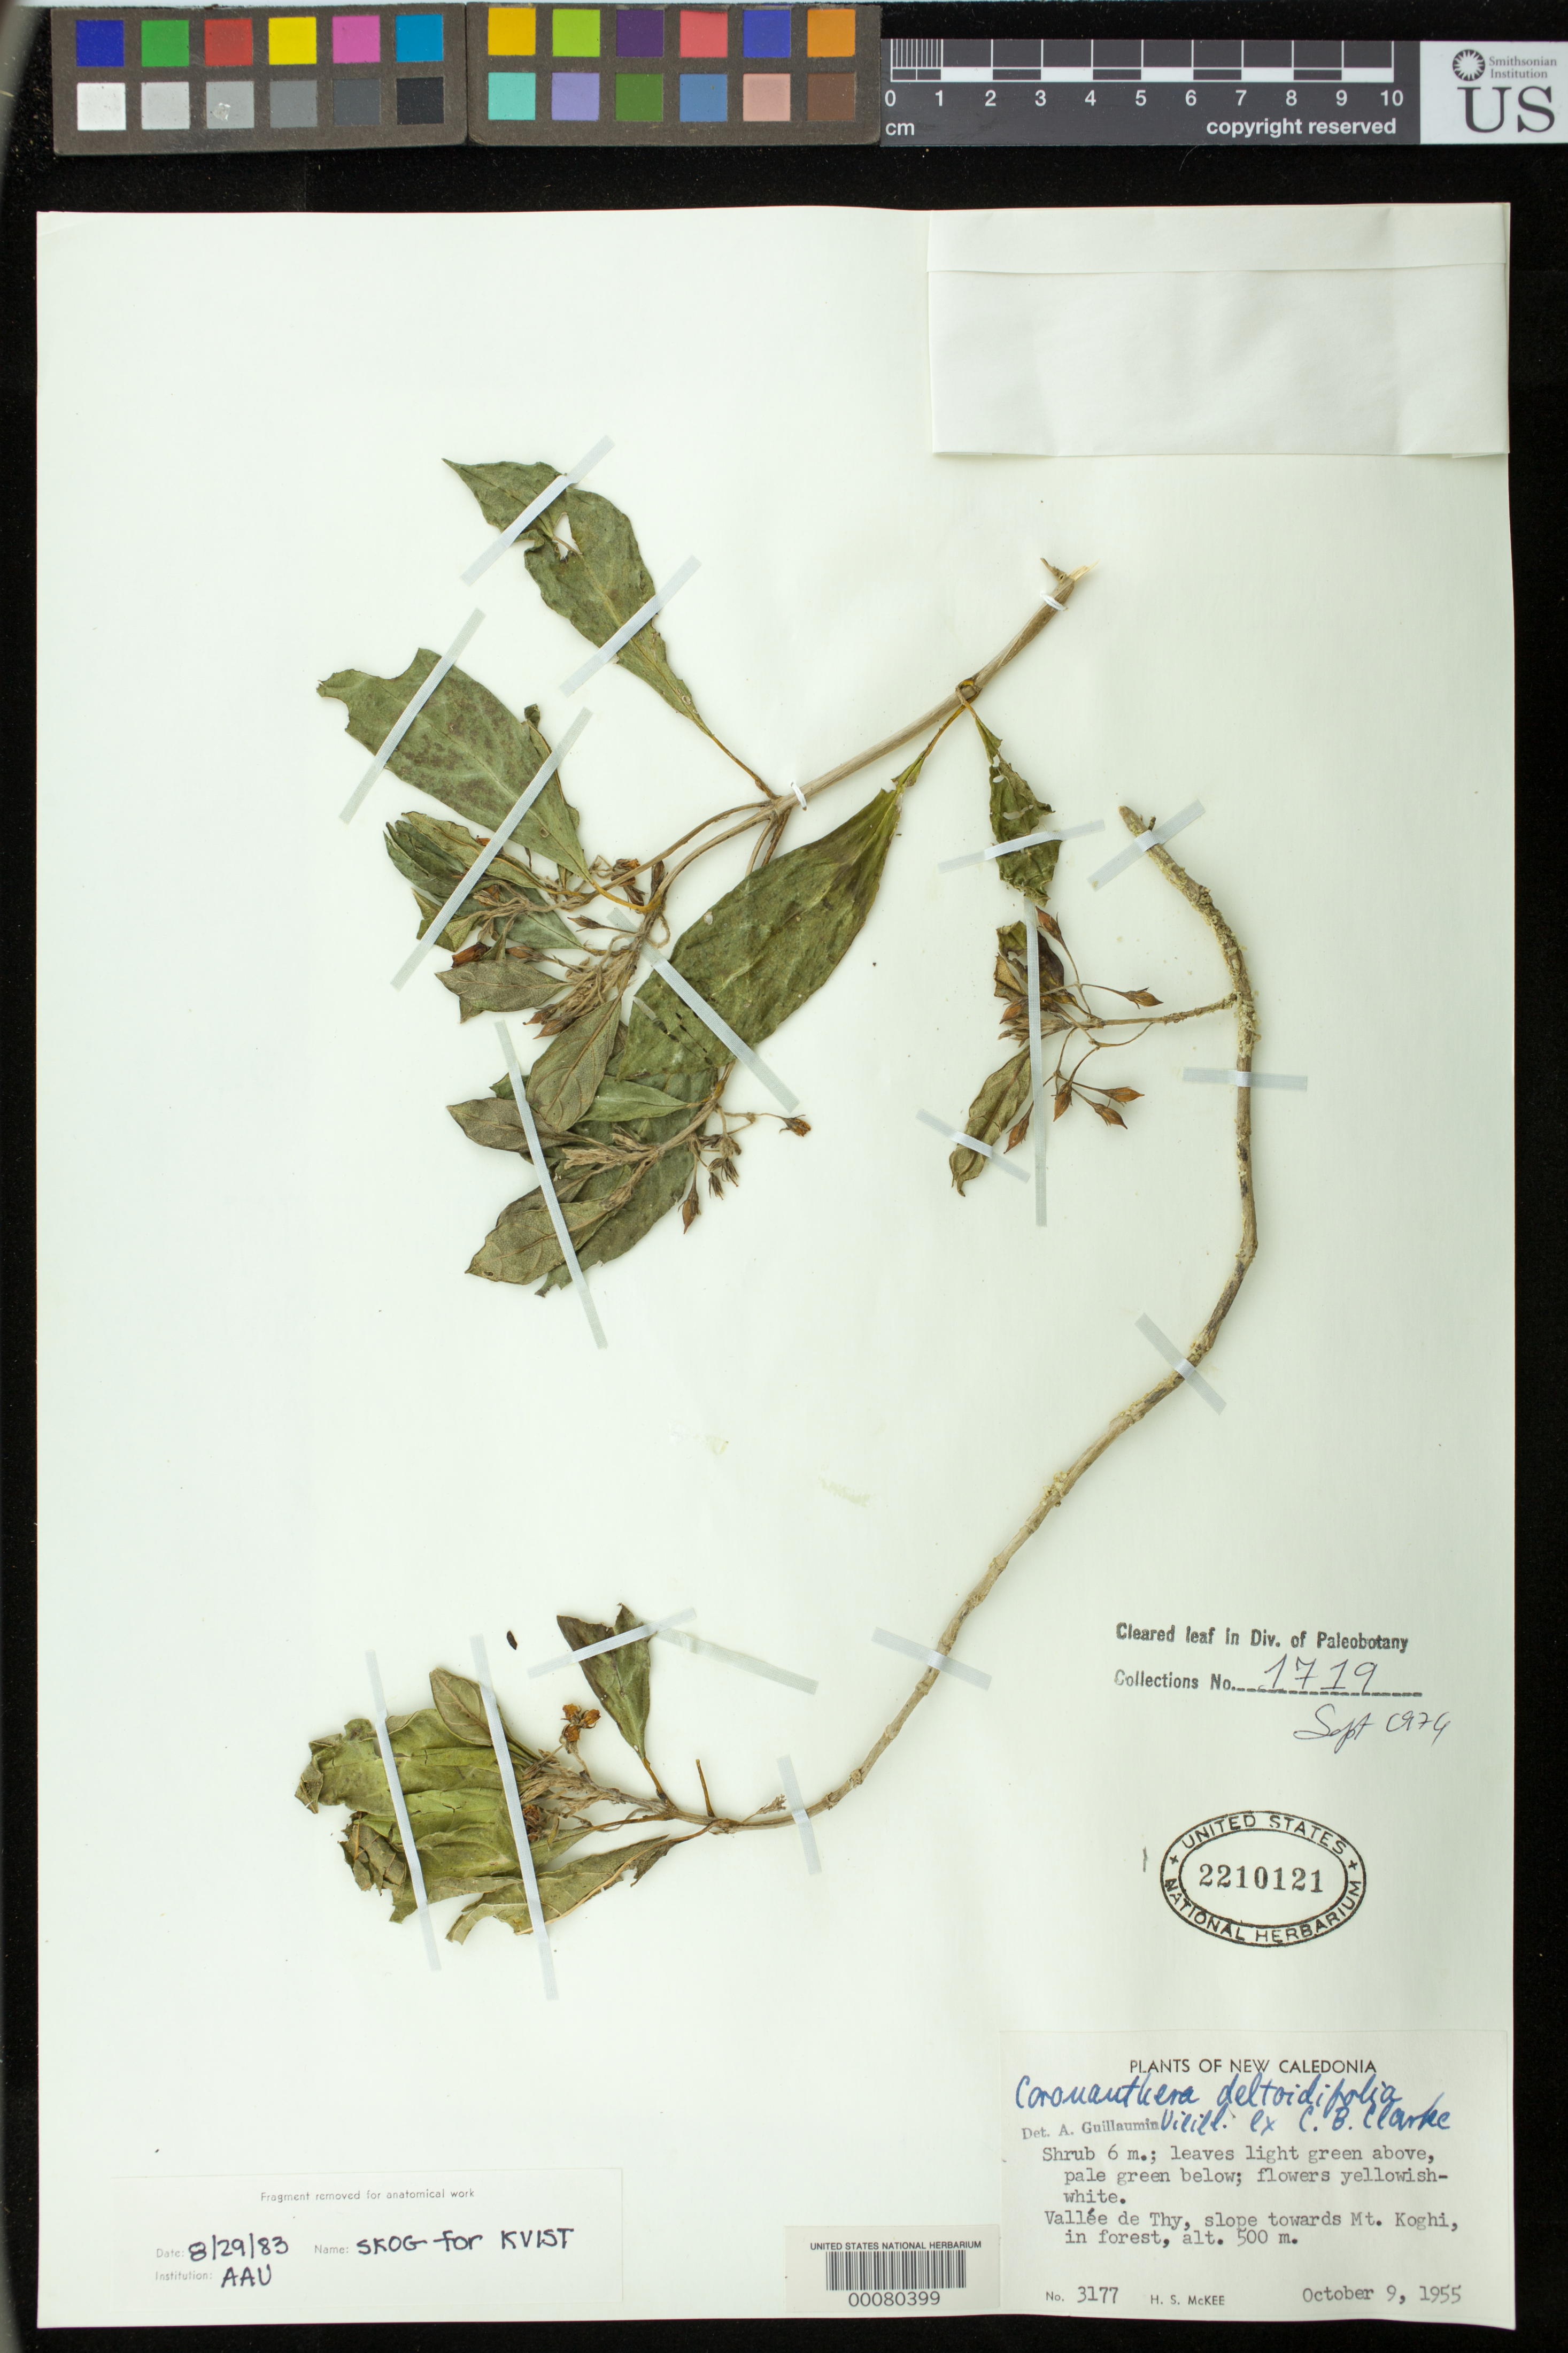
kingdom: Plantae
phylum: Tracheophyta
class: Magnoliopsida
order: Lamiales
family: Gesneriaceae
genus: Coronanthera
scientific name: Coronanthera deltoidifolia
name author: Vieill. ex C.B. Clarke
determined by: Guillaumin, André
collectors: H. S. McKee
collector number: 3177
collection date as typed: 09 Oct 1955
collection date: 1955-10-09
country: New Caledonia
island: New Caledonia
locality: Valley of Thy, slope towards Mt. Koghi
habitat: In forest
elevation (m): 500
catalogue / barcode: US 2210121